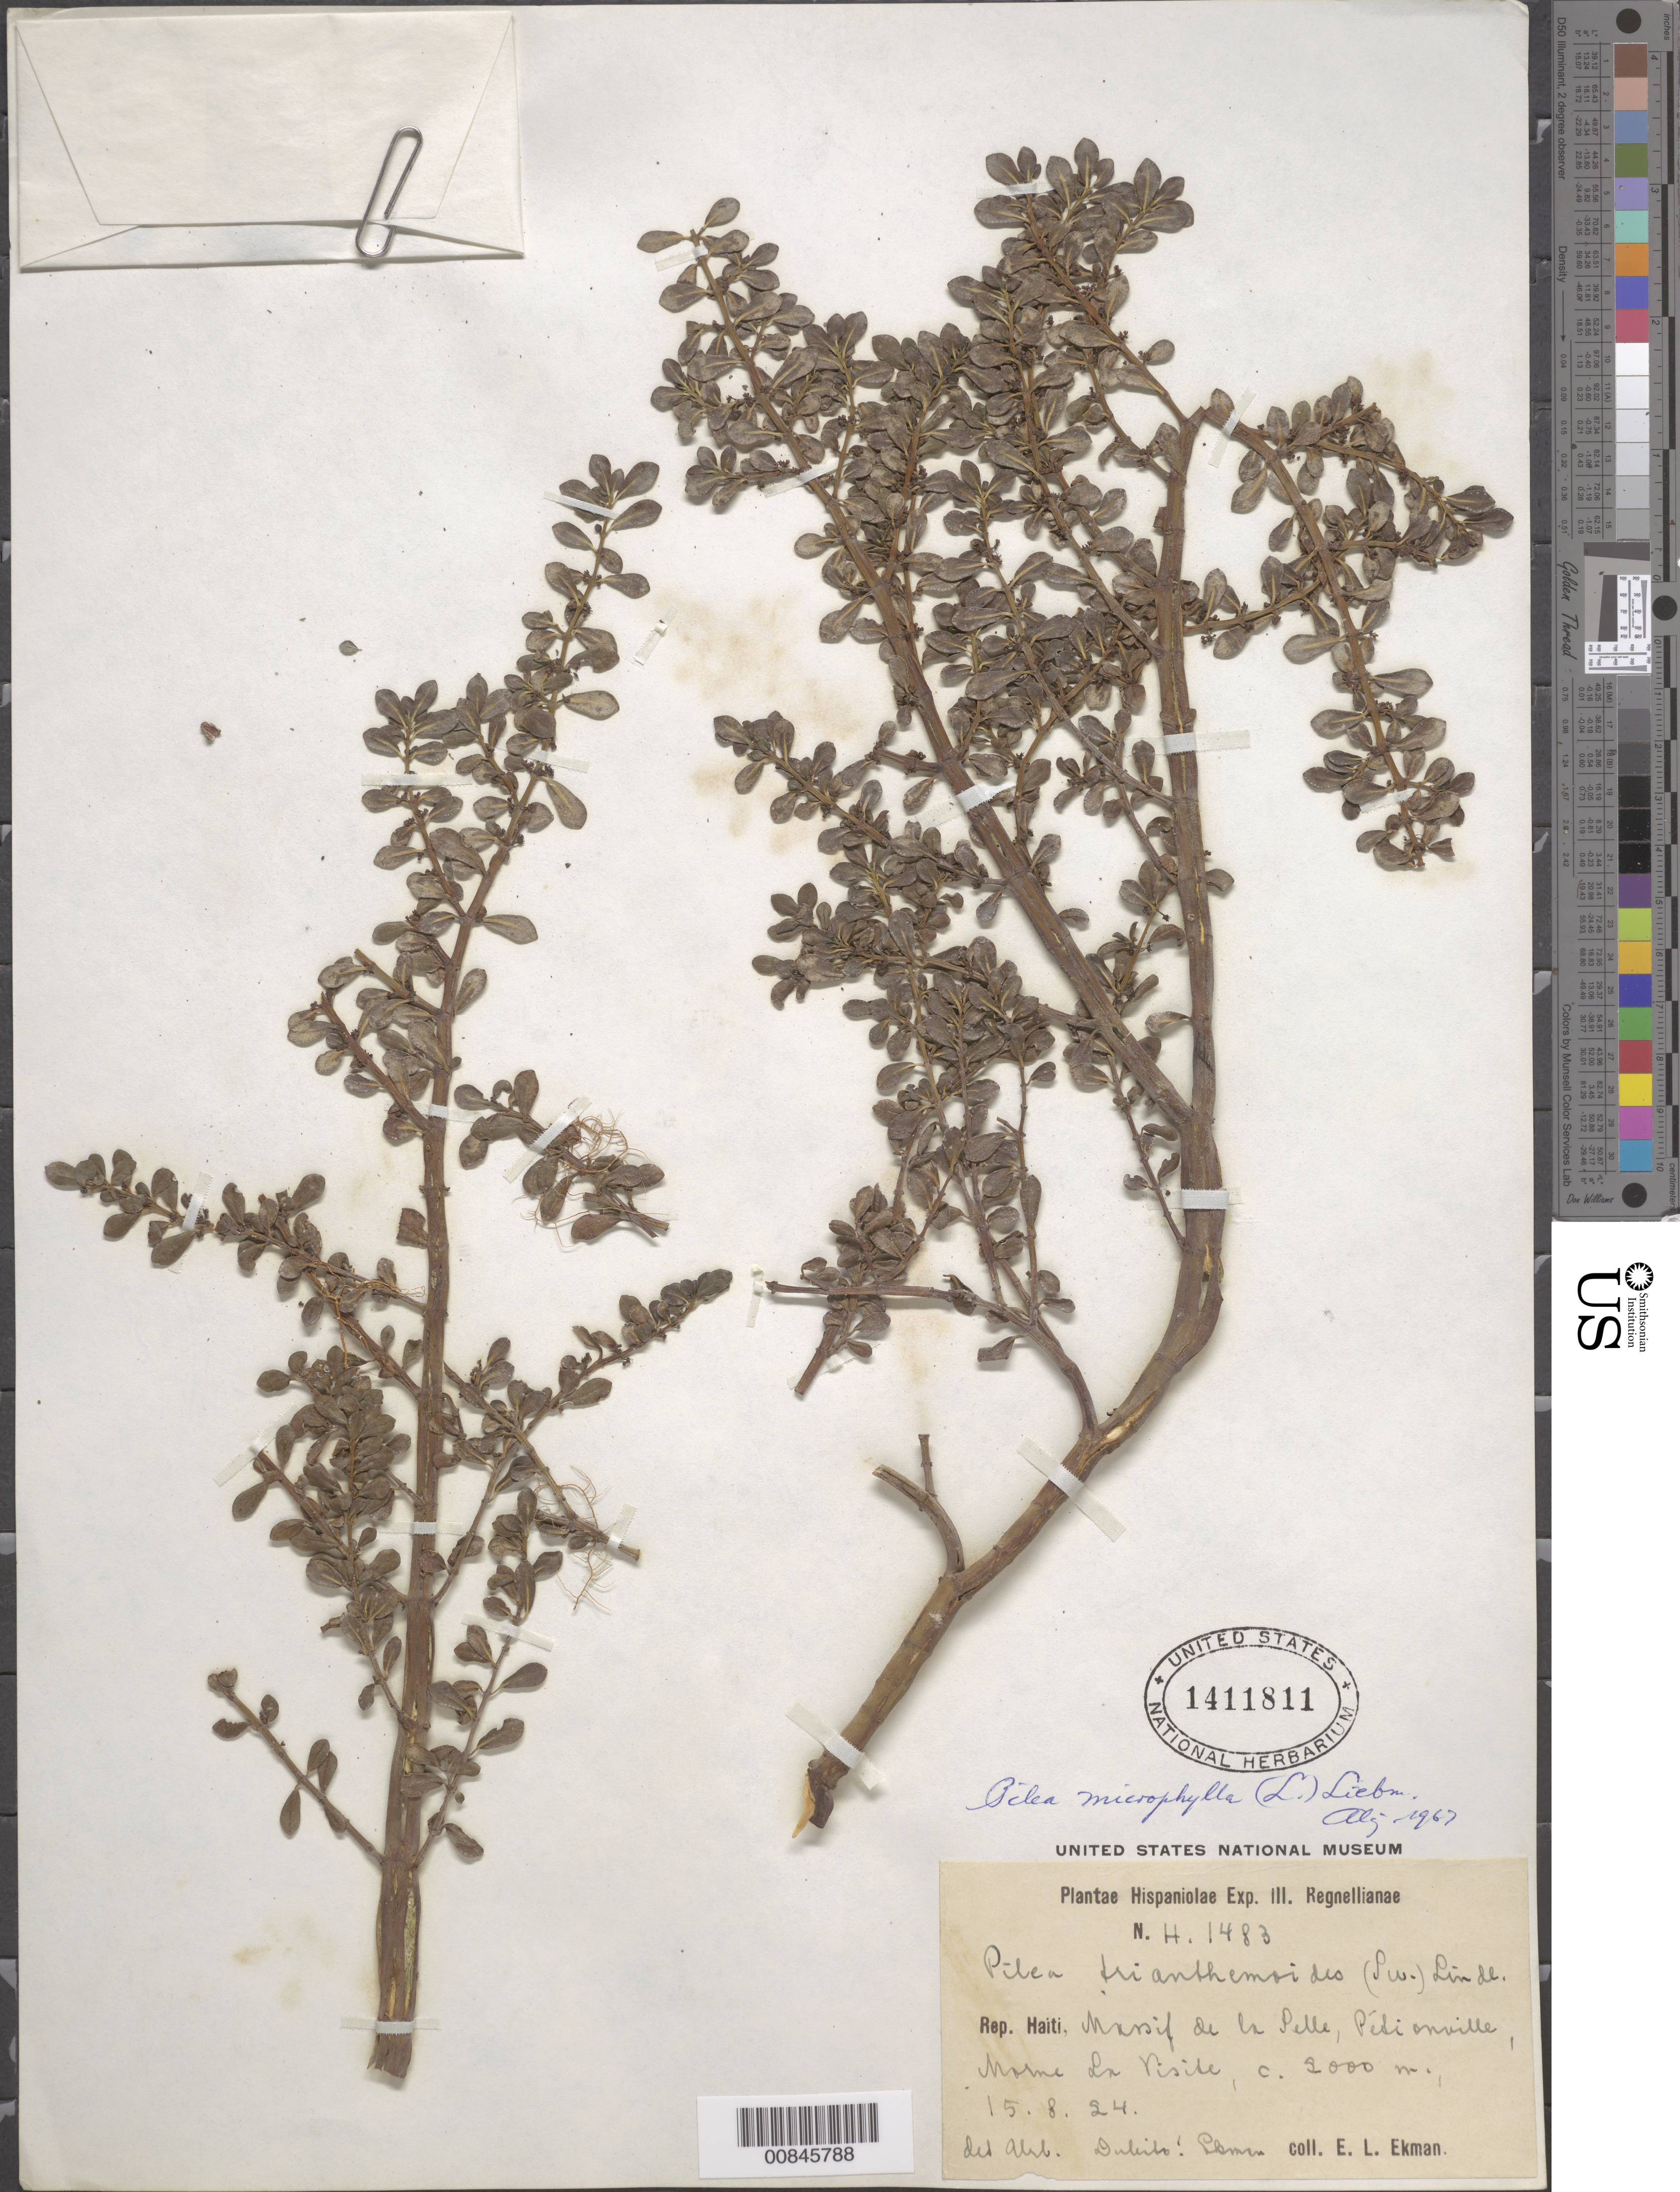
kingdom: Plantae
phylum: Tracheophyta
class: Magnoliopsida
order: Rosales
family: Urticaceae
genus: Pilea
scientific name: Pilea microphylla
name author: (L.) Liebm.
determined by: Liogier, Alain H.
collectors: E. L. Ekman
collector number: H 1483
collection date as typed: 15 Aug 1924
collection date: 1924-08-15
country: Haiti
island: Hispaniola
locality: Massif de la Selle, Pétionville, Morne La Visite.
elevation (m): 2000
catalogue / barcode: US 1411811